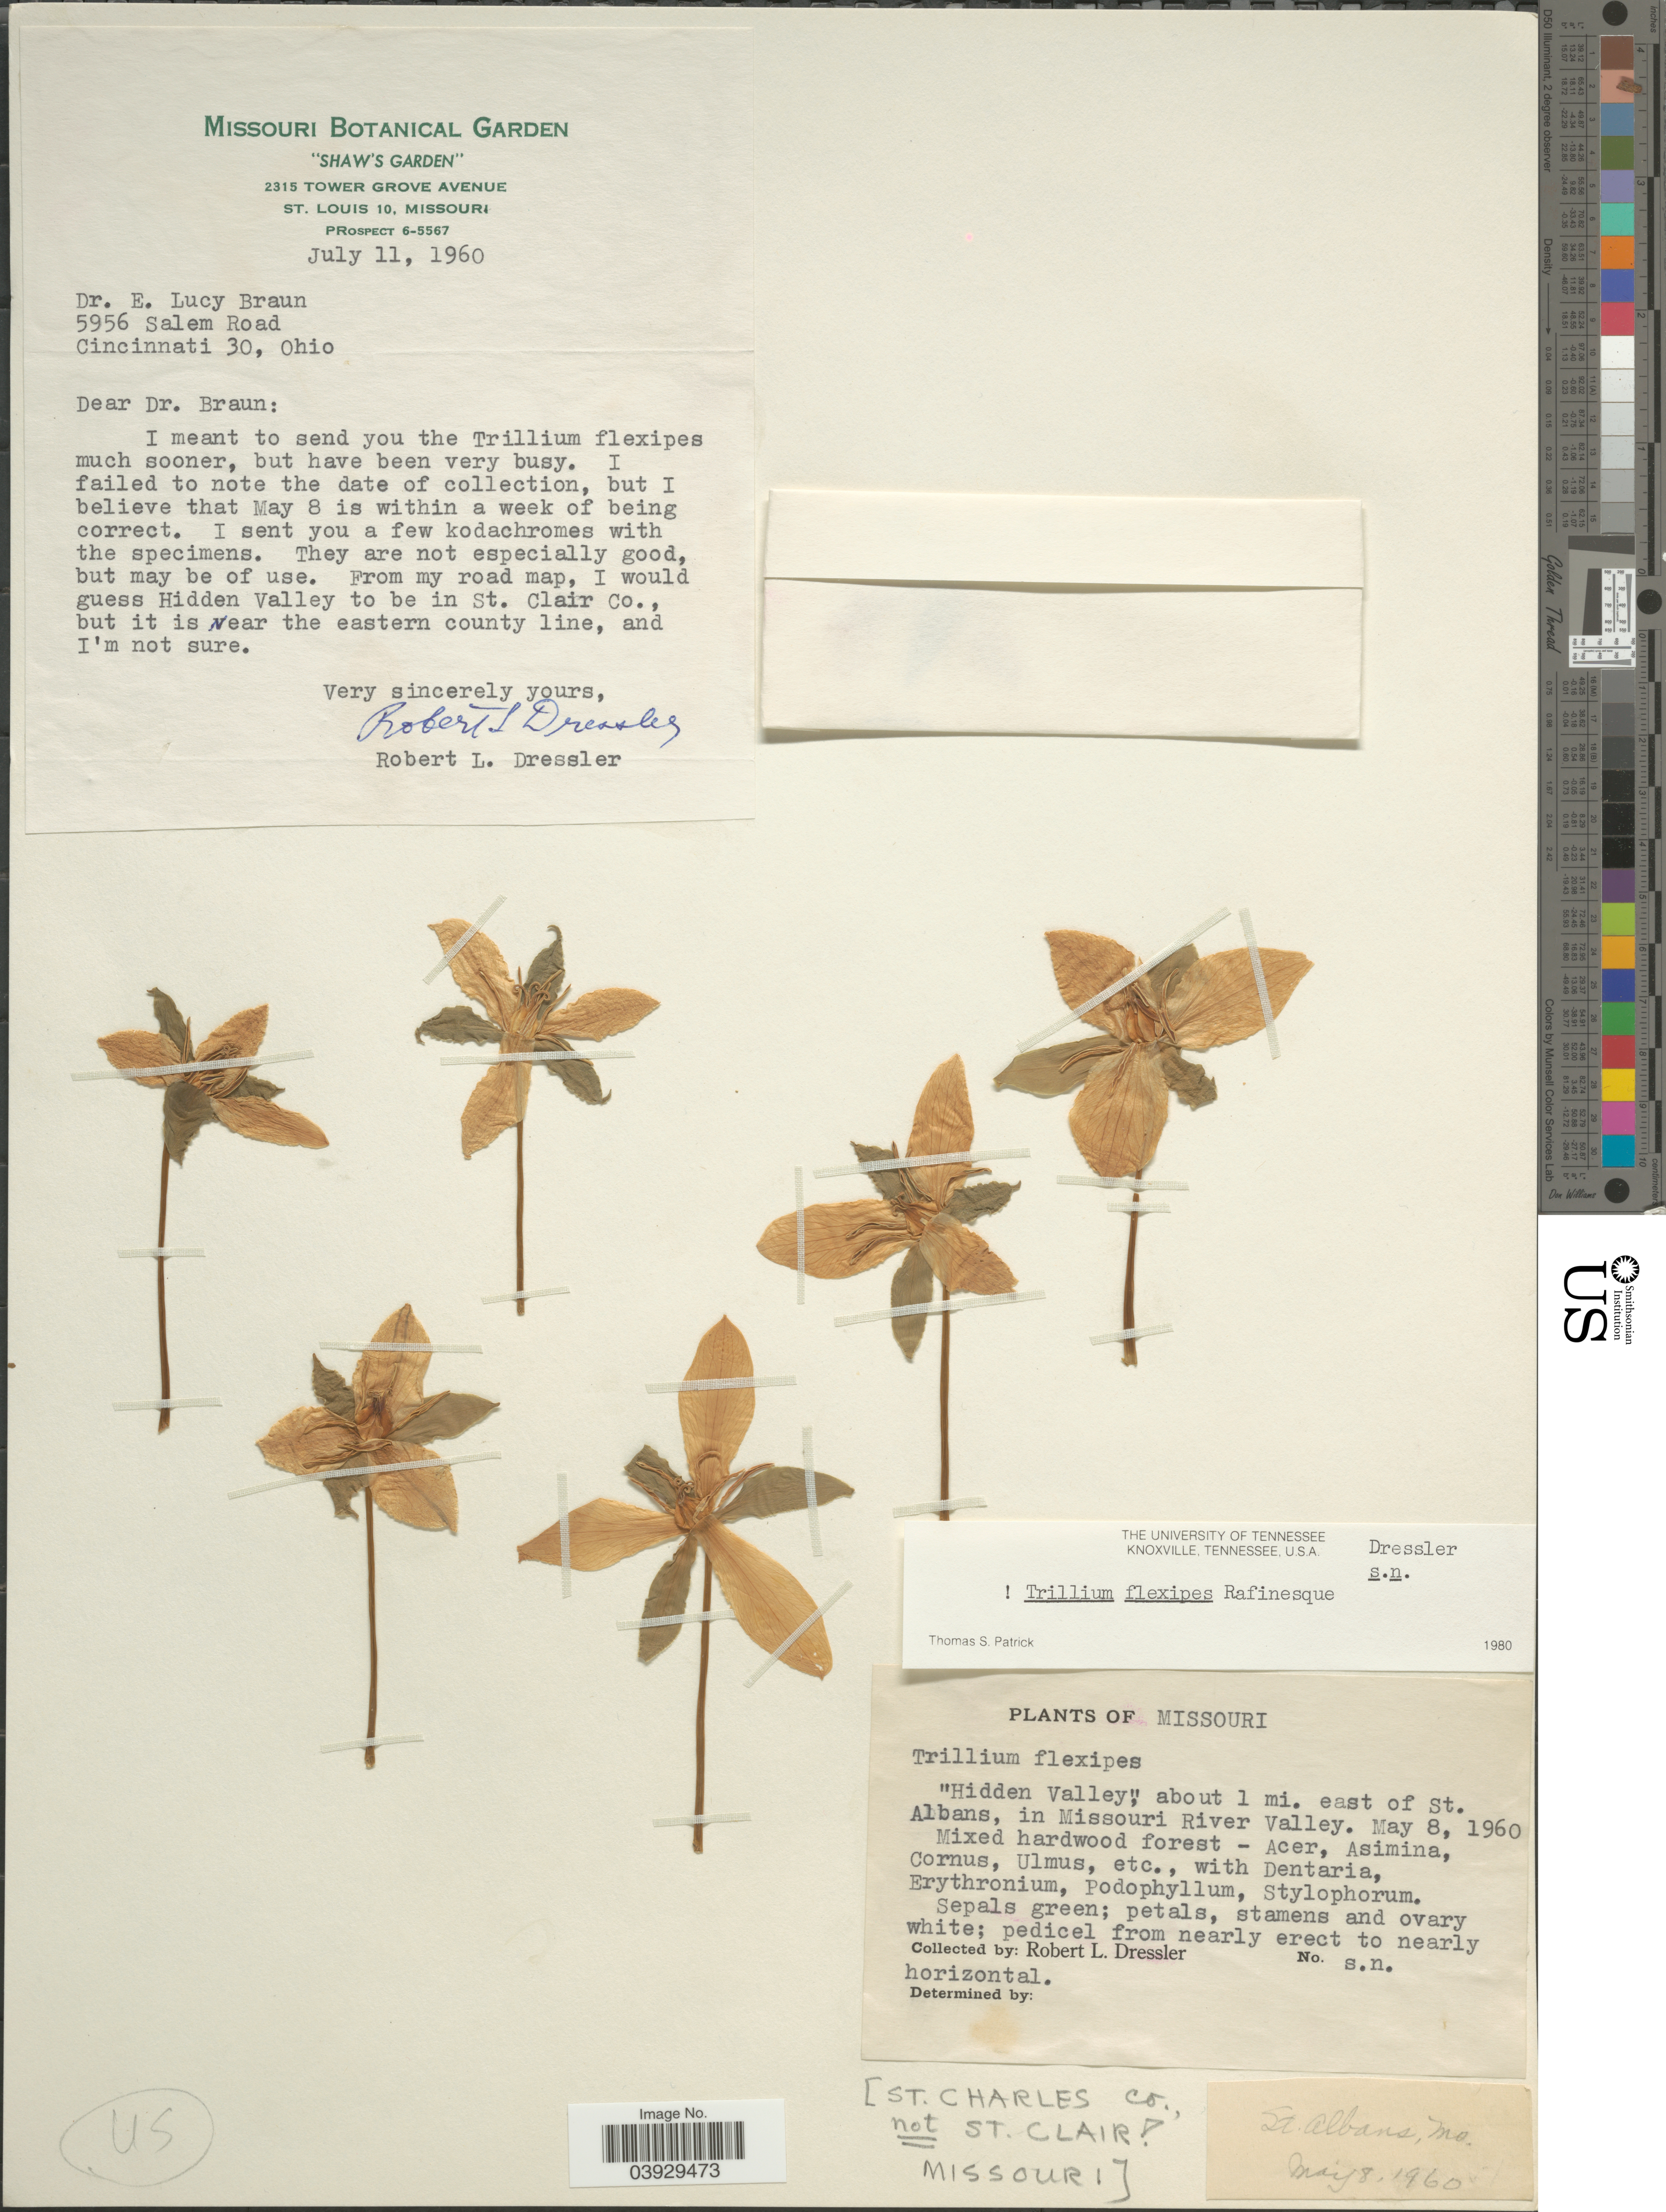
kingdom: Plantae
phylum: Tracheophyta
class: Liliopsida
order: Liliales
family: Melanthiaceae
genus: Trillium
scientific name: Trillium flexipes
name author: Raf.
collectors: R. Dressler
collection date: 1960-05-08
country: United States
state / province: Missouri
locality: Hidden Valley